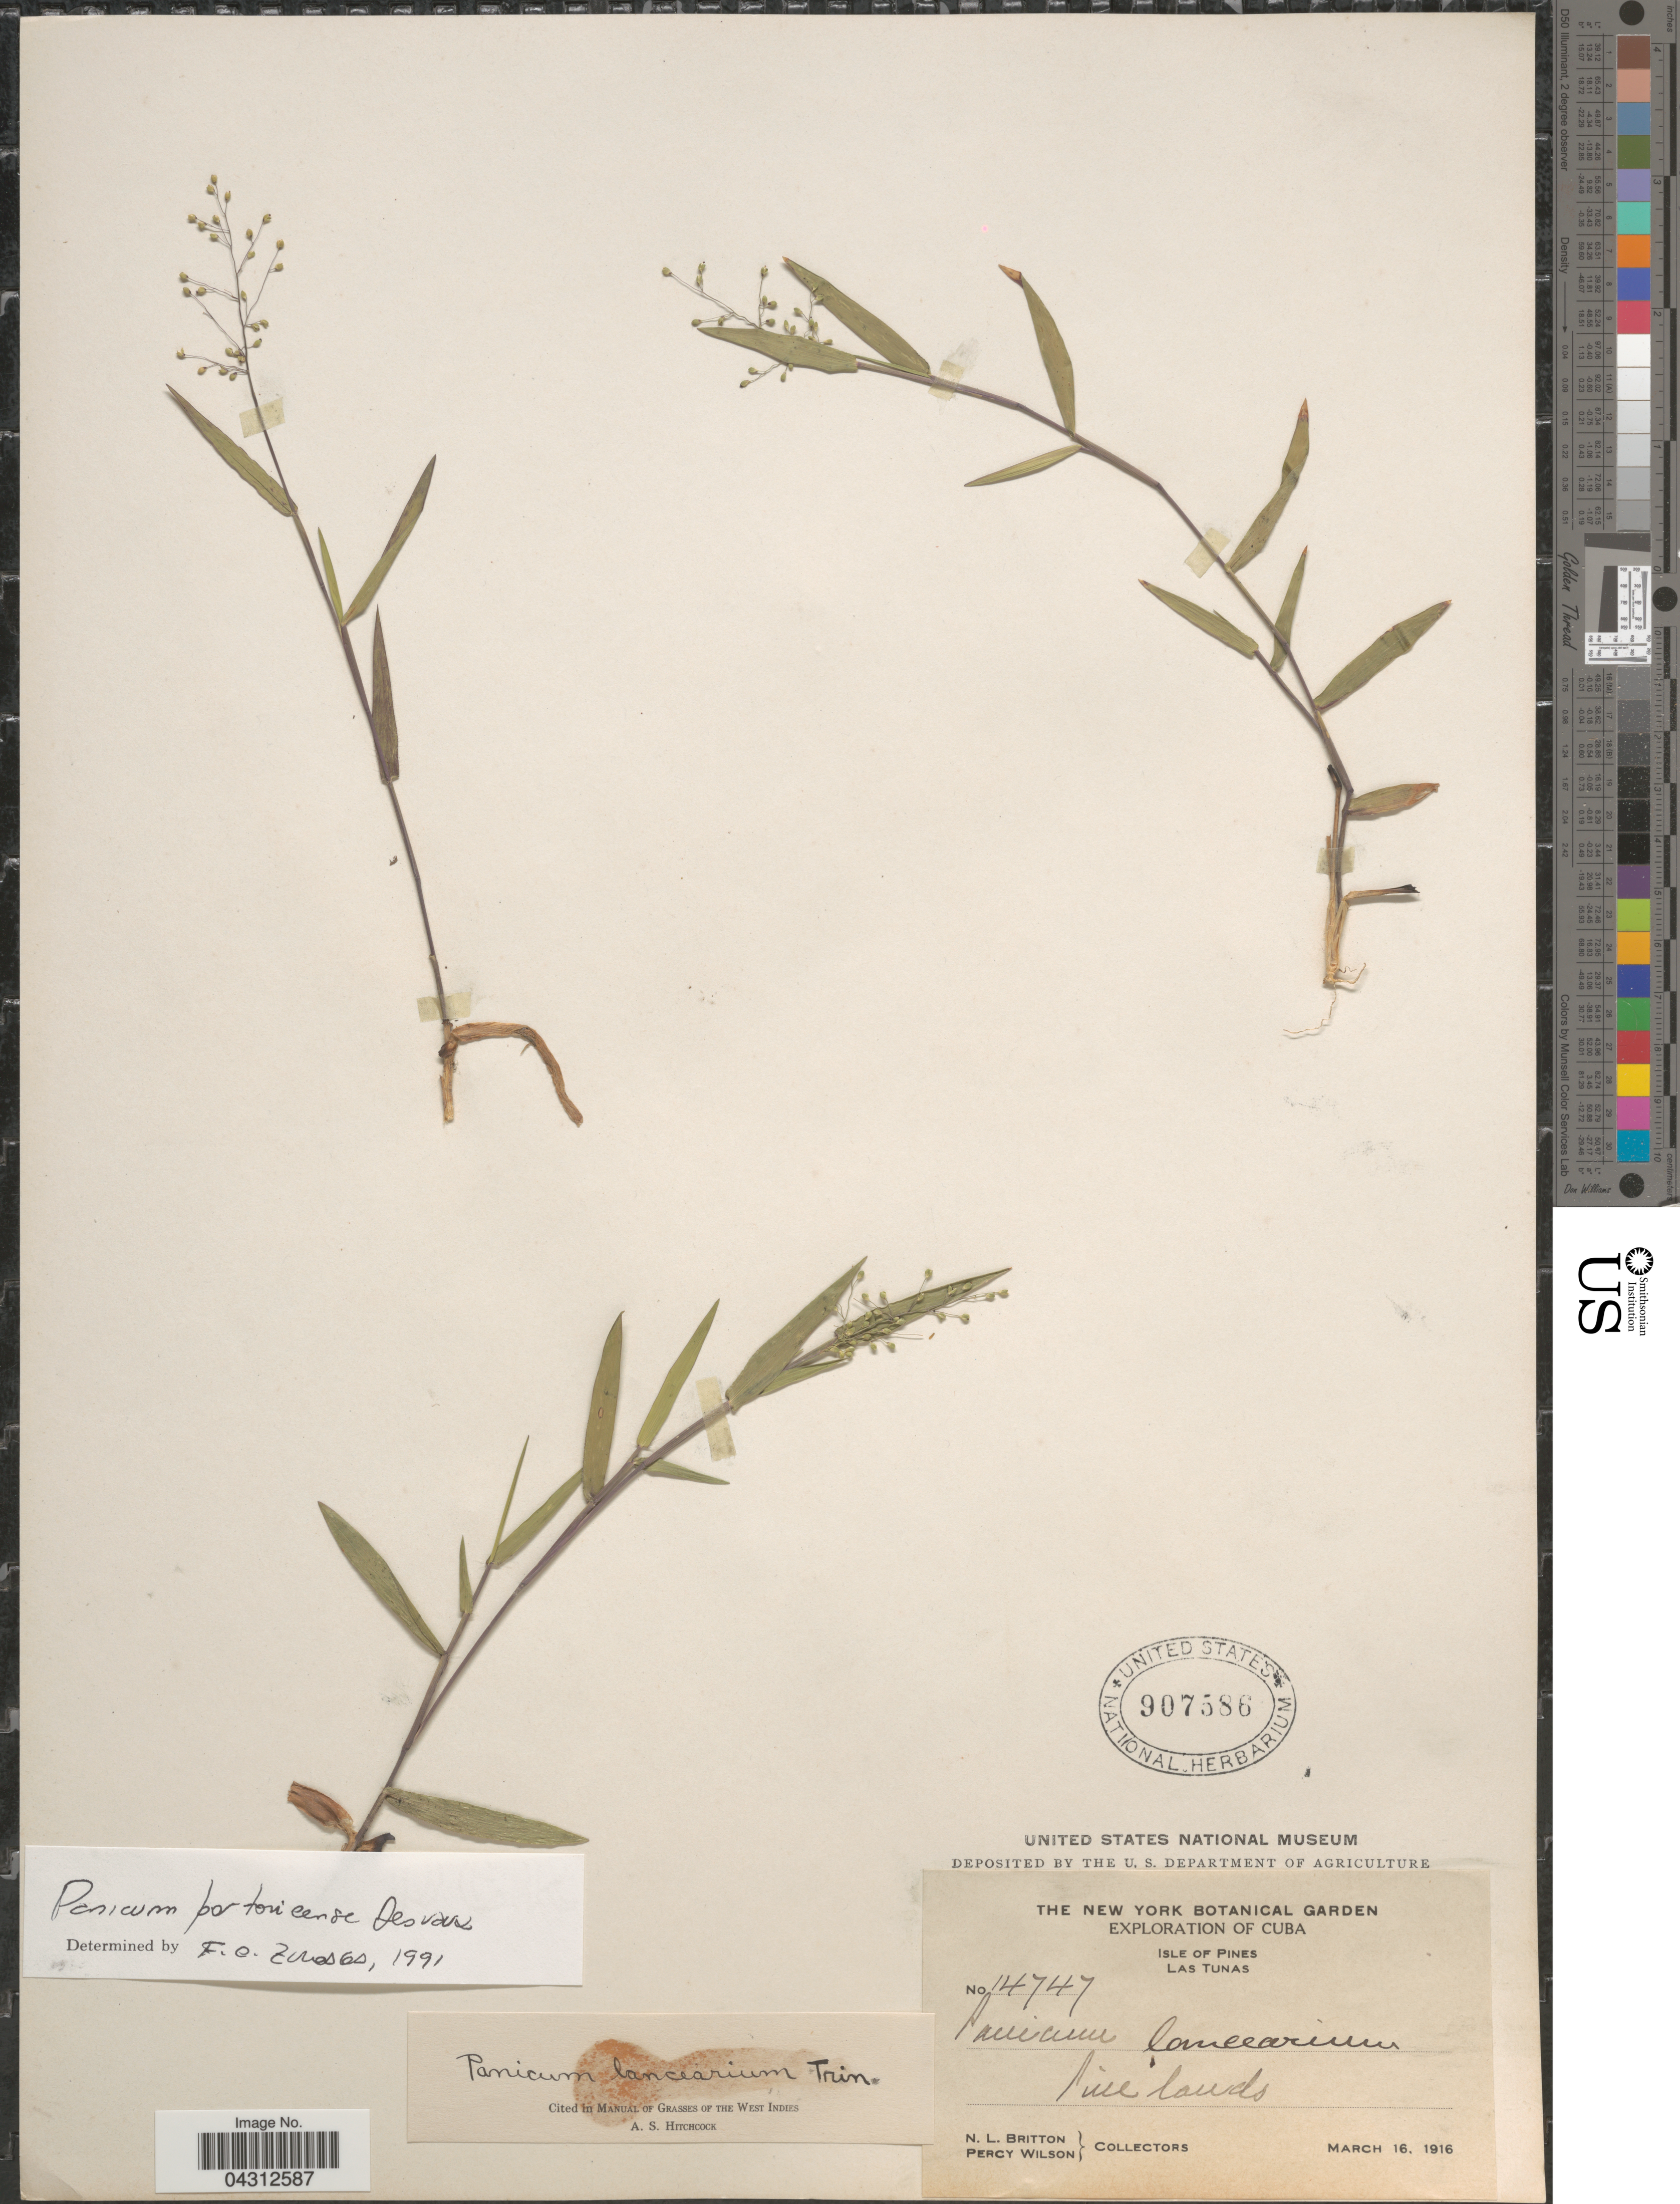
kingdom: Plantae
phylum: Tracheophyta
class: Liliopsida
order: Poales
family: Poaceae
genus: Dichanthelium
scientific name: Dichanthelium portoricense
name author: (Desv. ex Ham.) B.F. Hansen & Wunderlin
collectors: Mrs. N. L. Britton & P. Wilson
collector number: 14747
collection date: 1916-03-16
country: Cuba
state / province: Las Tunas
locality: Exploration of Cuba. Isle of Pines.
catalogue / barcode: US 907586